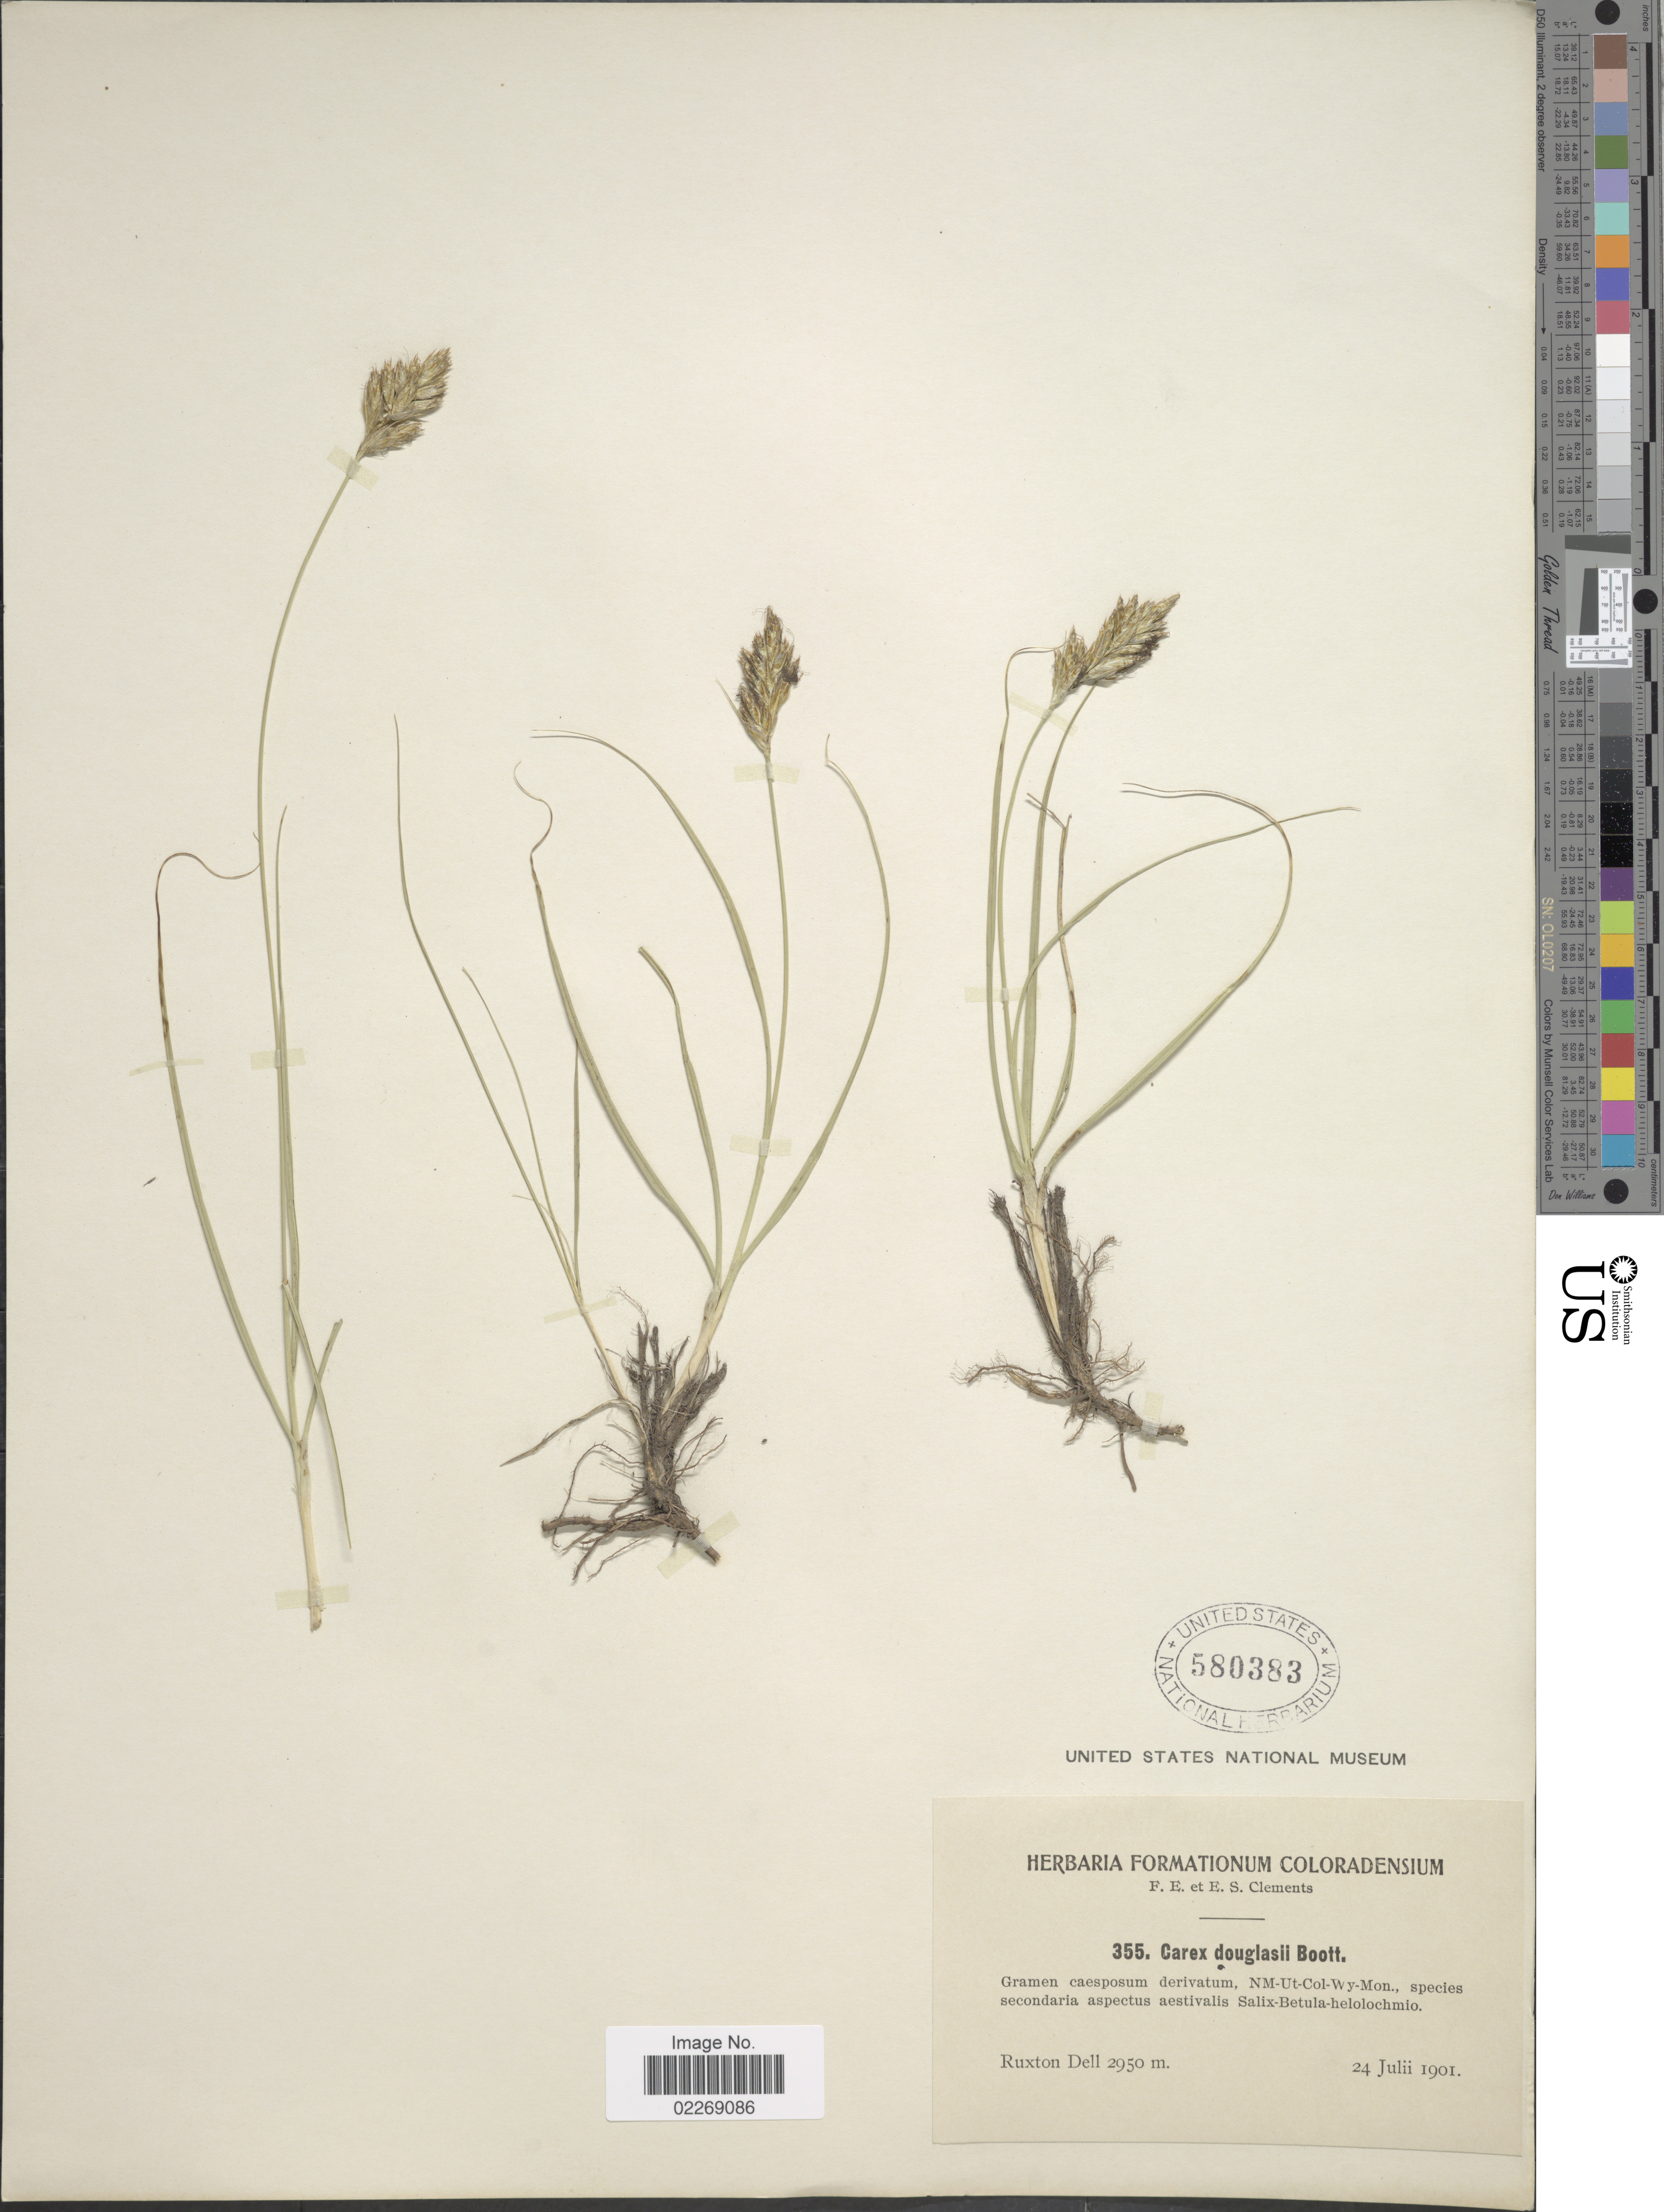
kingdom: Plantae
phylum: Tracheophyta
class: Liliopsida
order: Poales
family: Cyperaceae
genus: Carex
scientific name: Carex douglasii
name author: Boott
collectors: F. E. Clements & E. S. Clements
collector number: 355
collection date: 1901-07-24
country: United States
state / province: Colorado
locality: Ruxton Dell. NM-Ut-Col-Wy-Mon. [unsure placement]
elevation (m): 2950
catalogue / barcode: US 580383